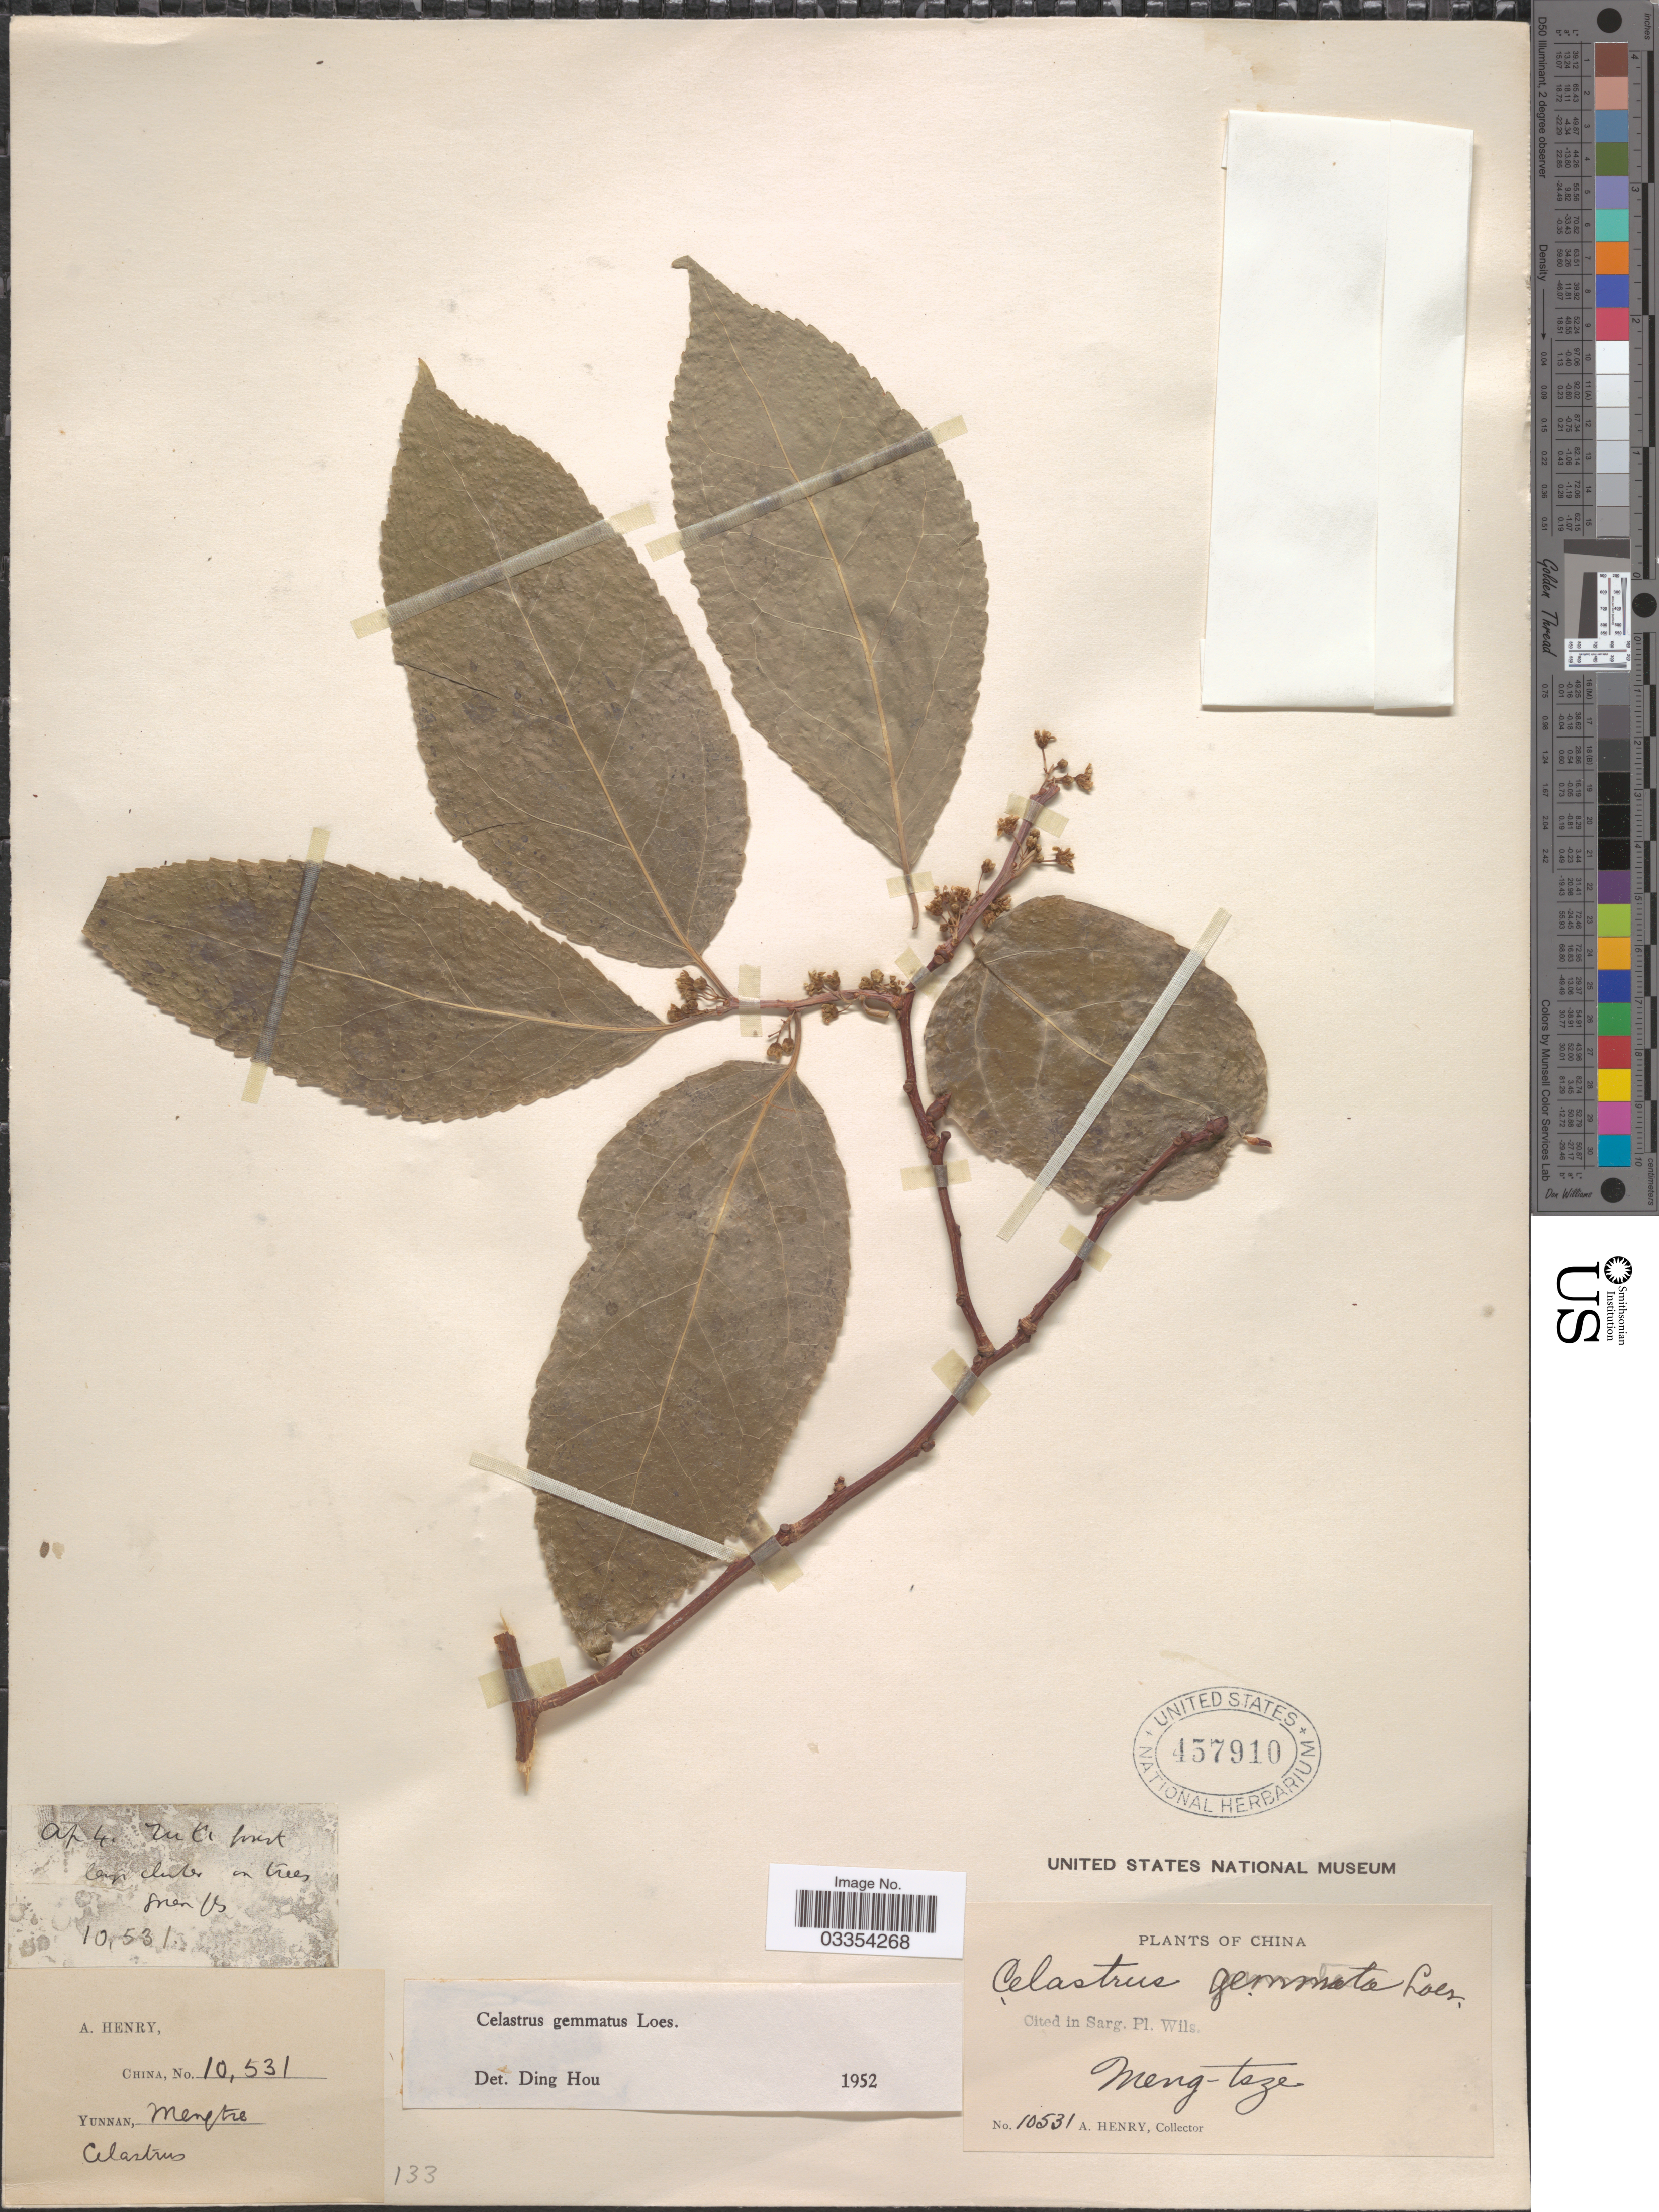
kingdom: Plantae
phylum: Tracheophyta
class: Magnoliopsida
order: Celastrales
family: Celastraceae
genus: Celastrus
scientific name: Celastrus gemmatus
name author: Loes.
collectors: A. Henry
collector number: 10531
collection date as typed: Transcribed d/m/y: /4/4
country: China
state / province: Yunnan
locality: Meng-tsze. Tu t'i forest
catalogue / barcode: US 457910